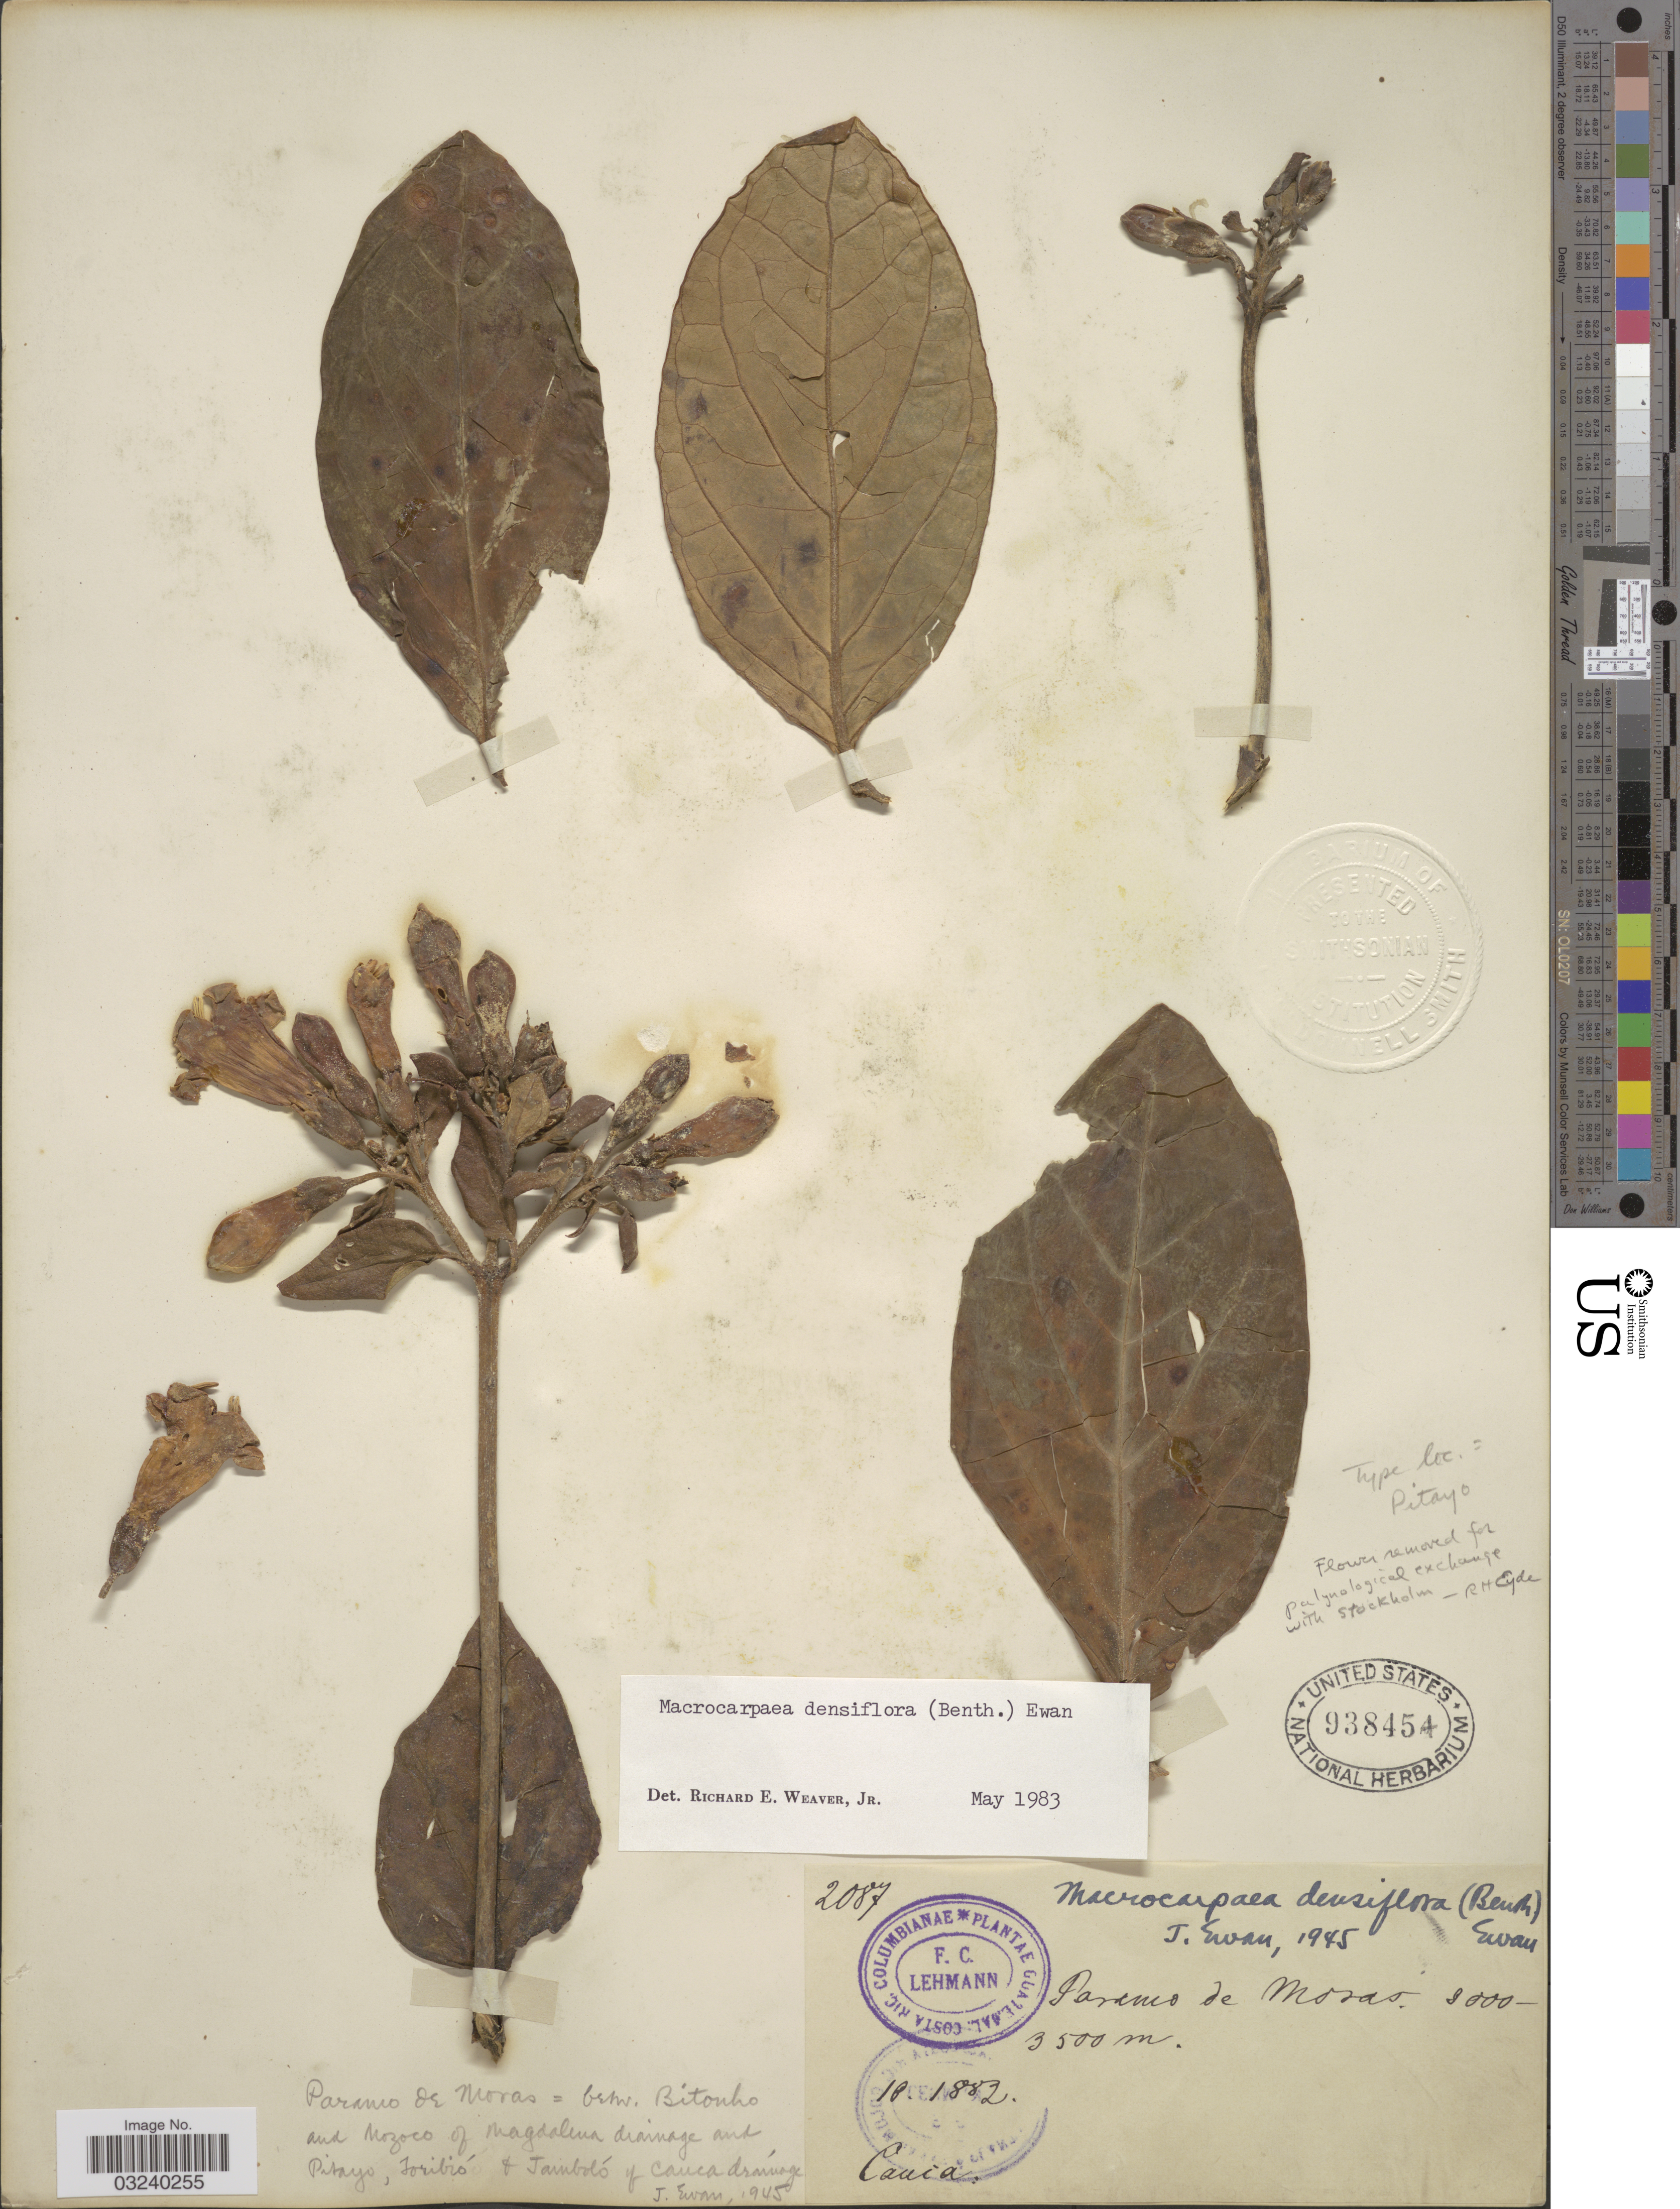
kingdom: Plantae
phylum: Tracheophyta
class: Magnoliopsida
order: Gentianales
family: Gentianaceae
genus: Macrocarpaea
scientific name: Macrocarpaea densiflora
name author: (Benth.) Ewan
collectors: F. C. Lehmann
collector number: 2087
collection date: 1882-10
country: Colombia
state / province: Cauca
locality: Paramo de Moras.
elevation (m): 3000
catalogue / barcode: US 938454